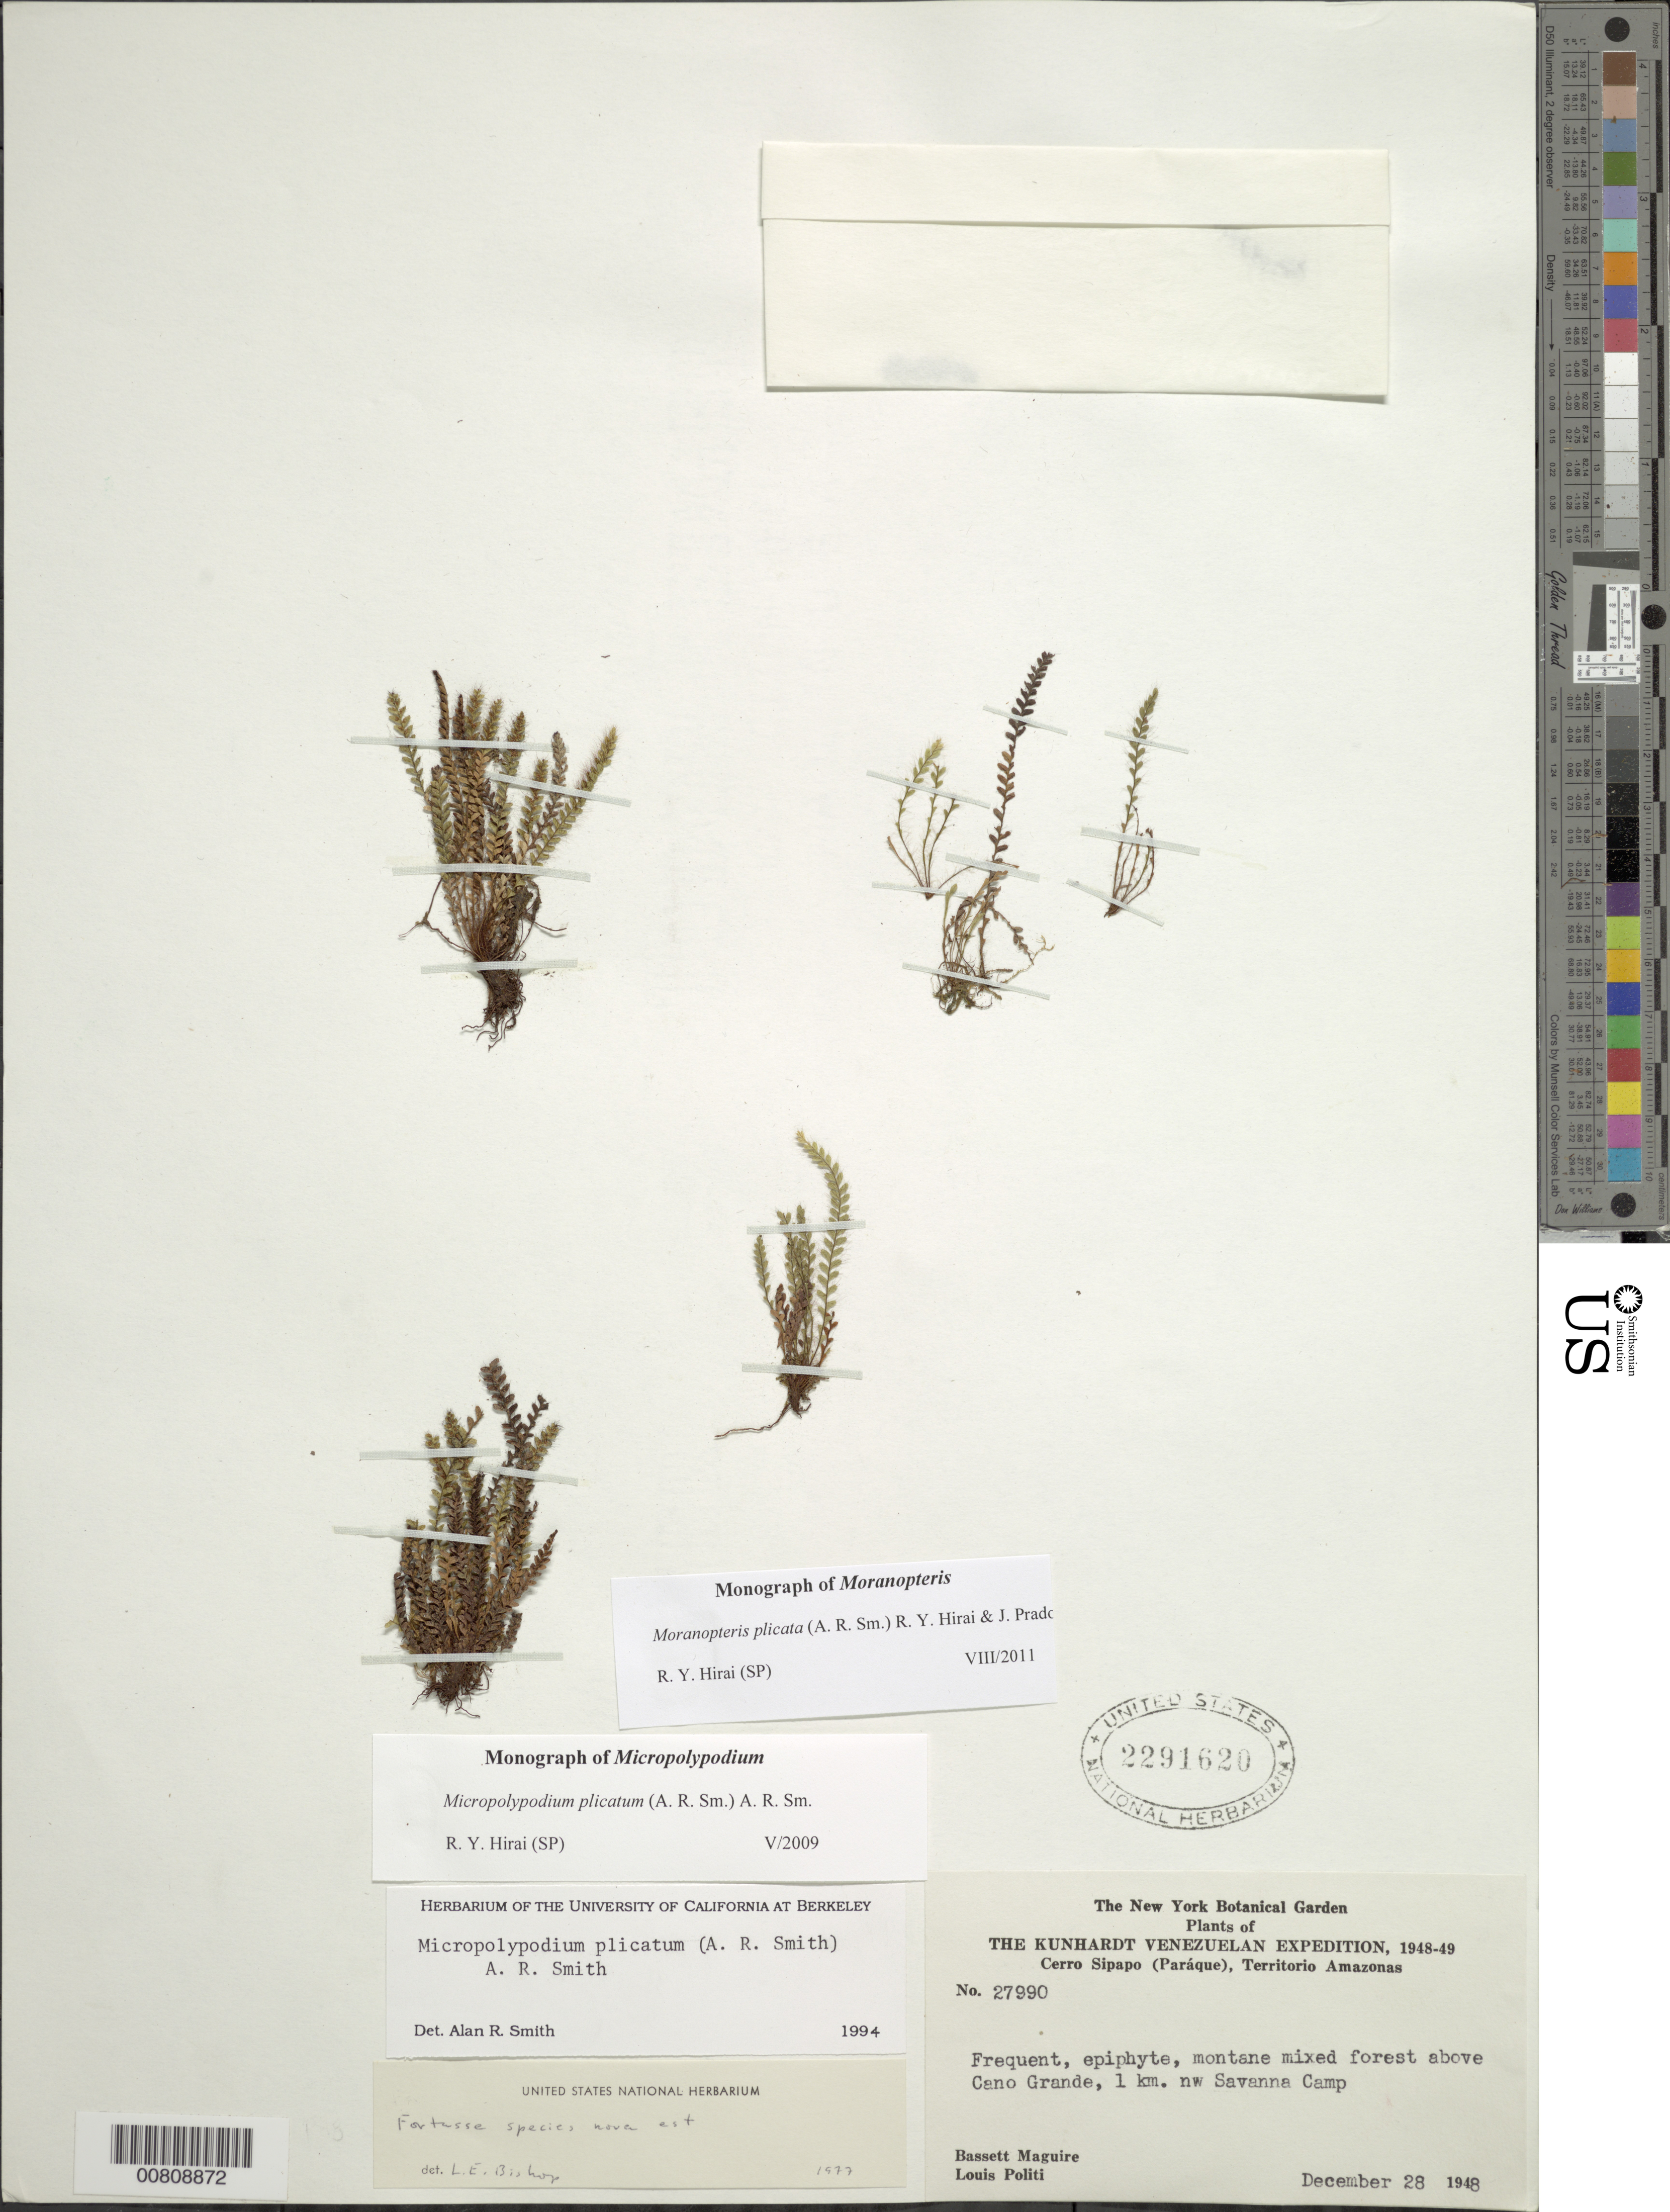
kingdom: Plantae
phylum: Tracheophyta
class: Polypodiopsida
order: Polypodiales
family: Polypodiaceae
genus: Moranopteris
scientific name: Moranopteris plicata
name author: (A.R. Sm.) R. Y. Hirai & J. Prado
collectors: B. Maguire & L. Politi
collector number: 27990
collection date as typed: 28-Dec-48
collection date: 1948-12-28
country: Venezuela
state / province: Amazonas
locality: Cerro Sipapo (Paráque), Caño Grande, 1 km NW of Savanna Camp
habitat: Montane mixed forest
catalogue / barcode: US 2291620